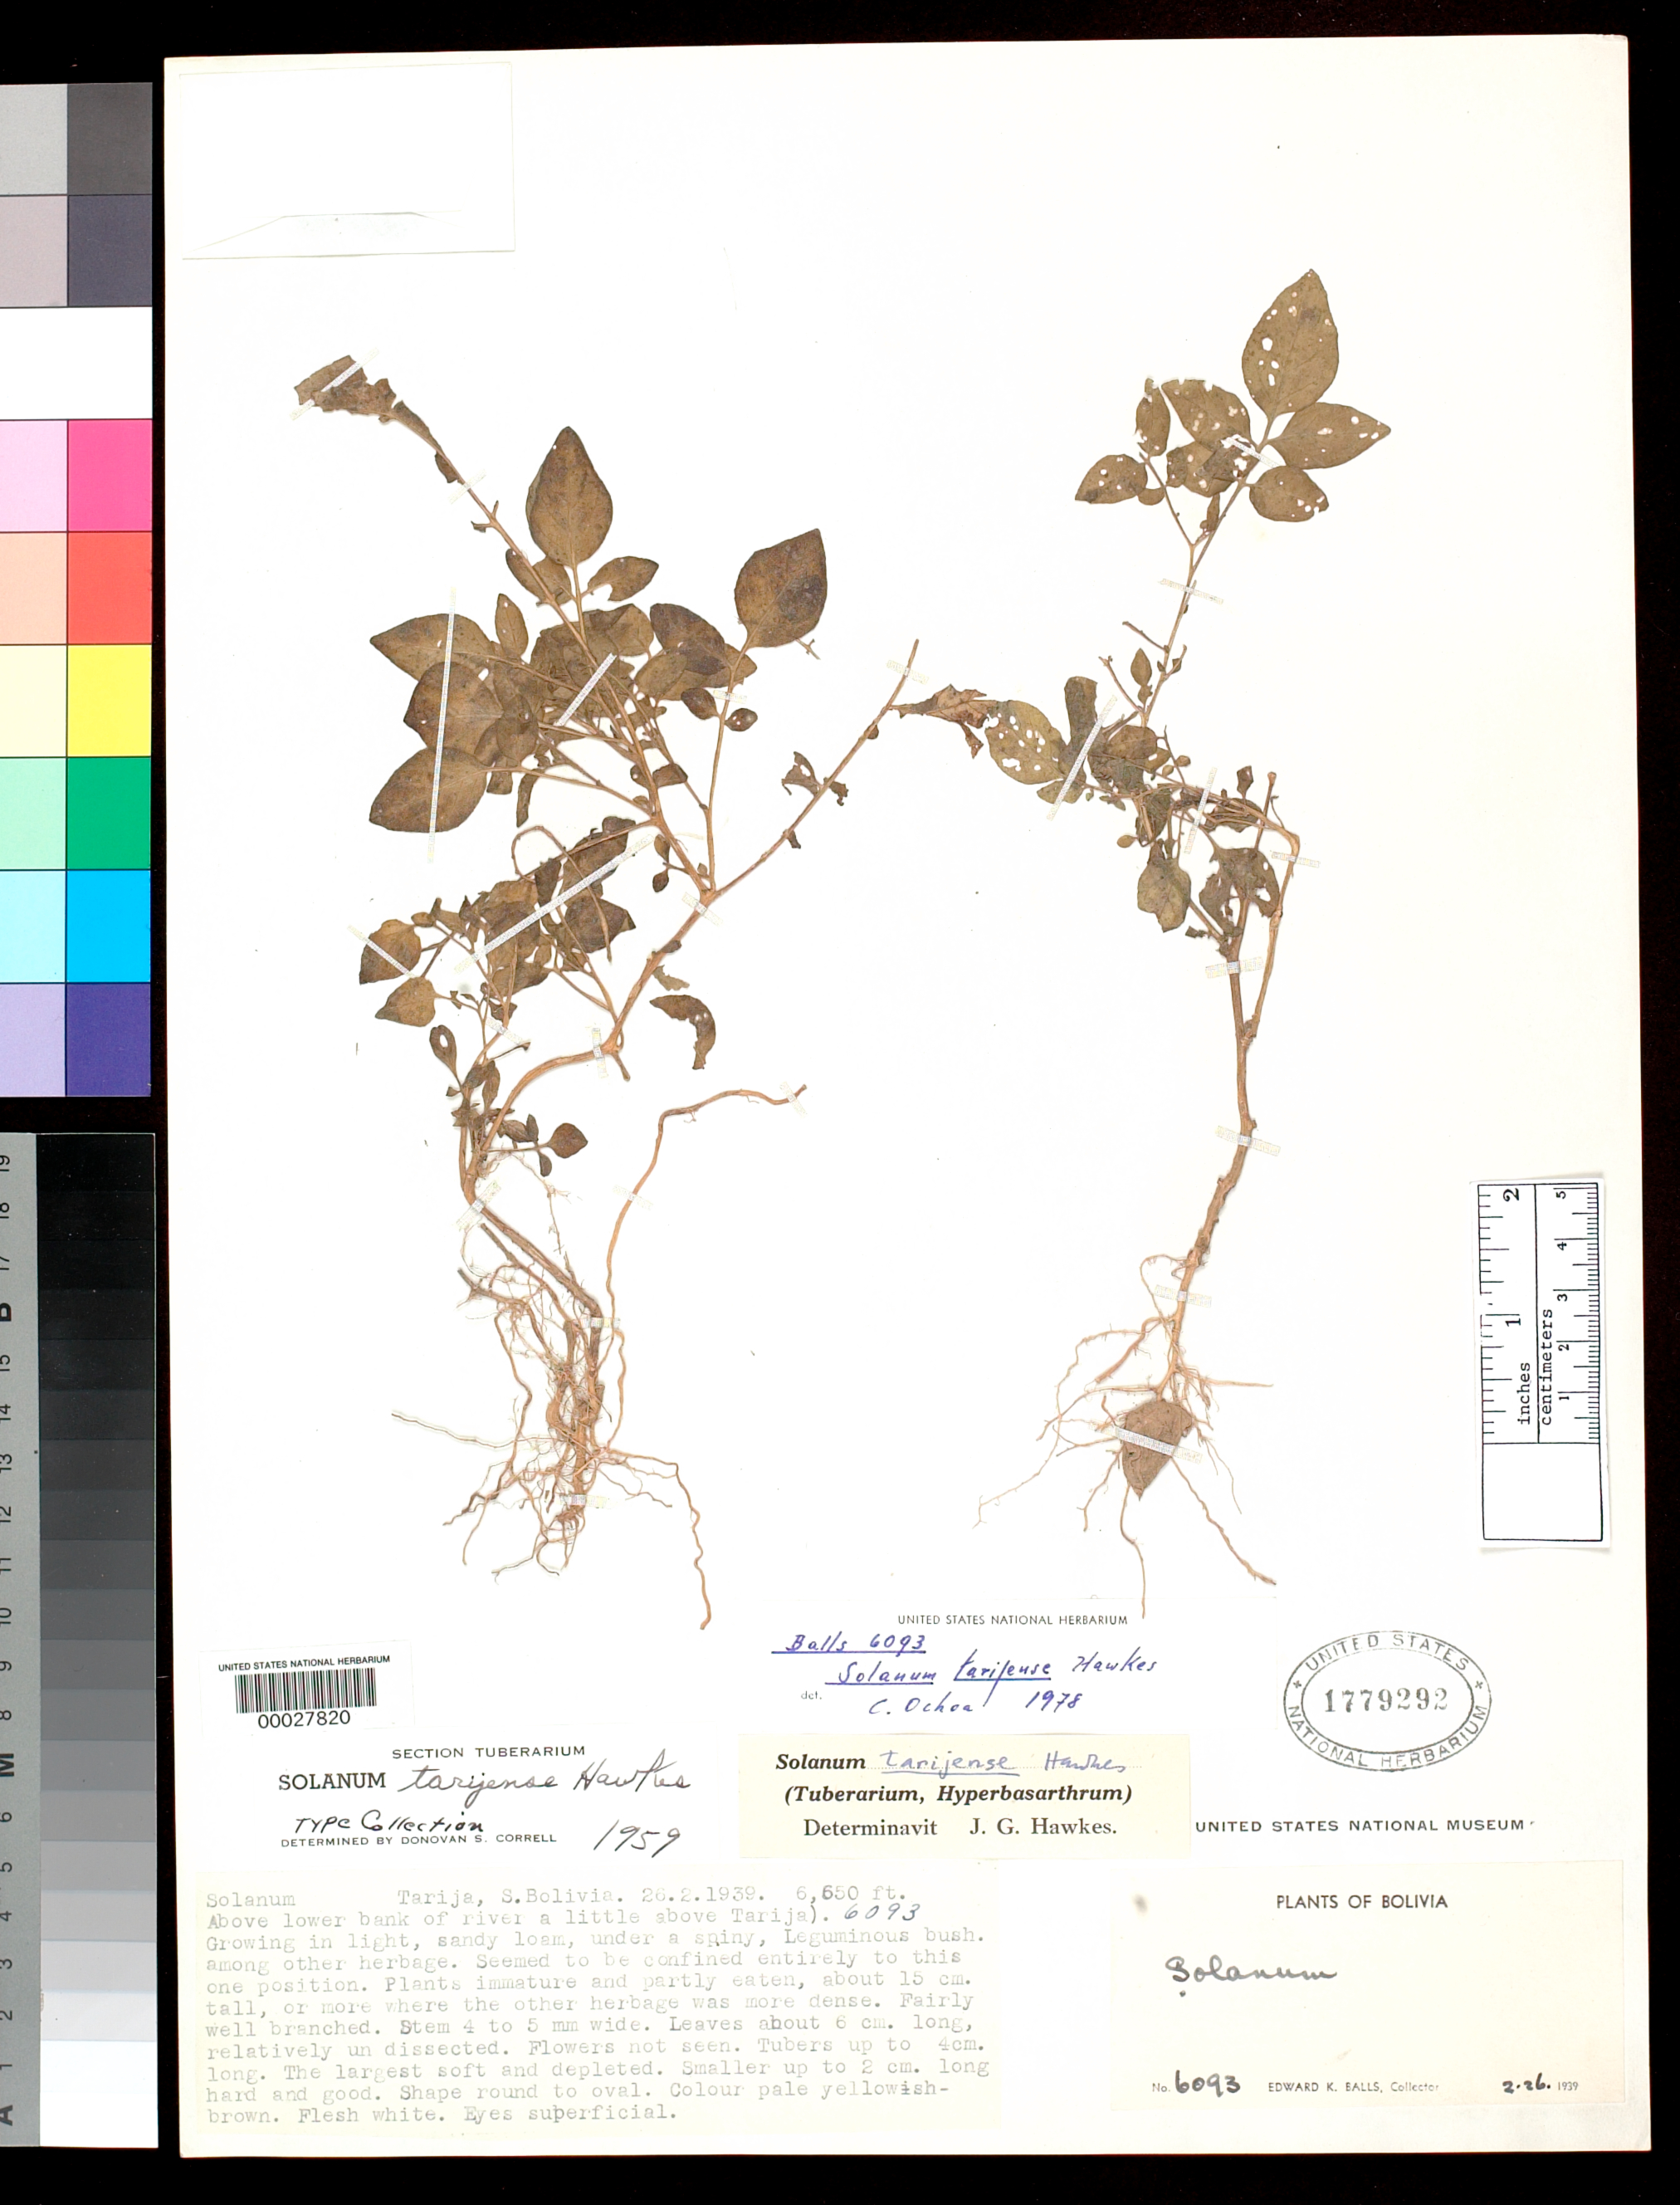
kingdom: Plantae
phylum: Tracheophyta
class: Magnoliopsida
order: Solanales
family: Solanaceae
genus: Solanum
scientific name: Solanum tarijense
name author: Hawkes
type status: Isolectotype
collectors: E. K. Balls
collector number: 6093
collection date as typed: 25 Feb 1939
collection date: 1939-02-25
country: Bolivia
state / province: Tarija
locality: Tarija, S. Bolivia. Above the lower bank of river, a little way above Tarija.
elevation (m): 2027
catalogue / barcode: US 1779292